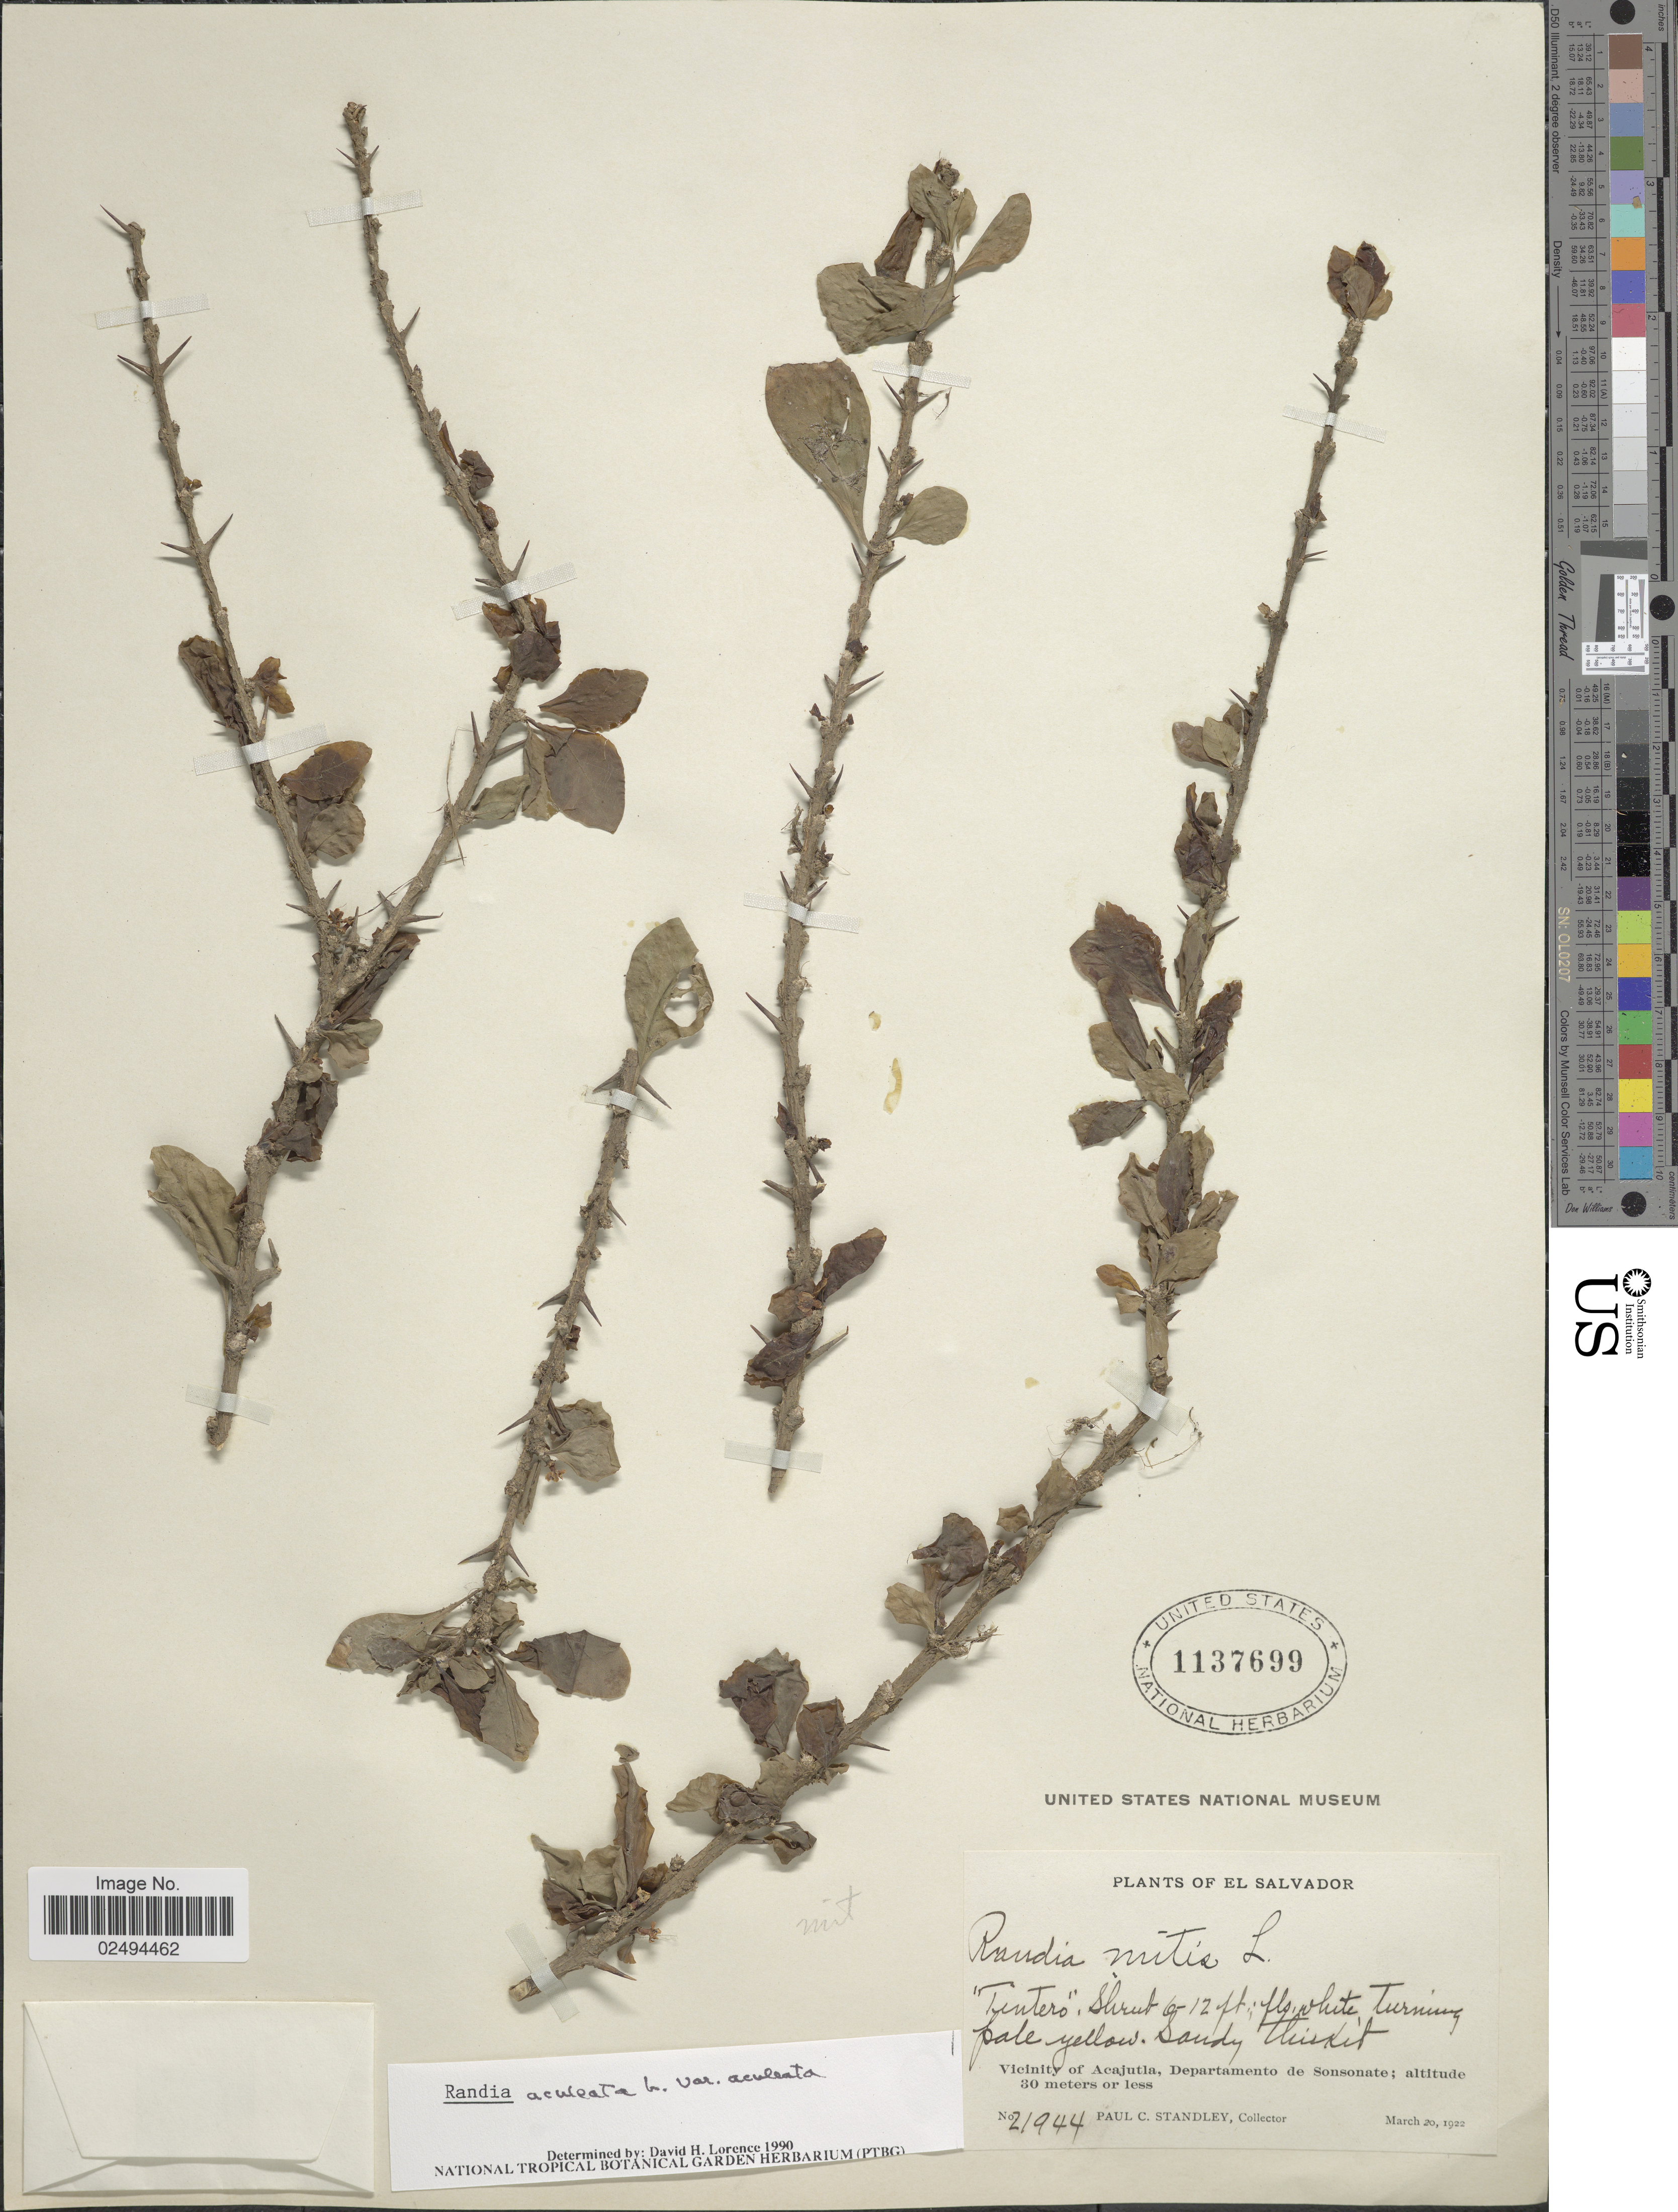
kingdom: Plantae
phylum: Tracheophyta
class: Magnoliopsida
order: Gentianales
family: Rubiaceae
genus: Randia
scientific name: Randia aculeata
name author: L.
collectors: P. C. Standley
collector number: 21944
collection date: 1922-03-20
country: El Salvador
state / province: Sonsonate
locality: Sandy thicket. Vicinity of Acajutla, Departamento de Sonsonate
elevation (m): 30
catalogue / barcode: US 1137699